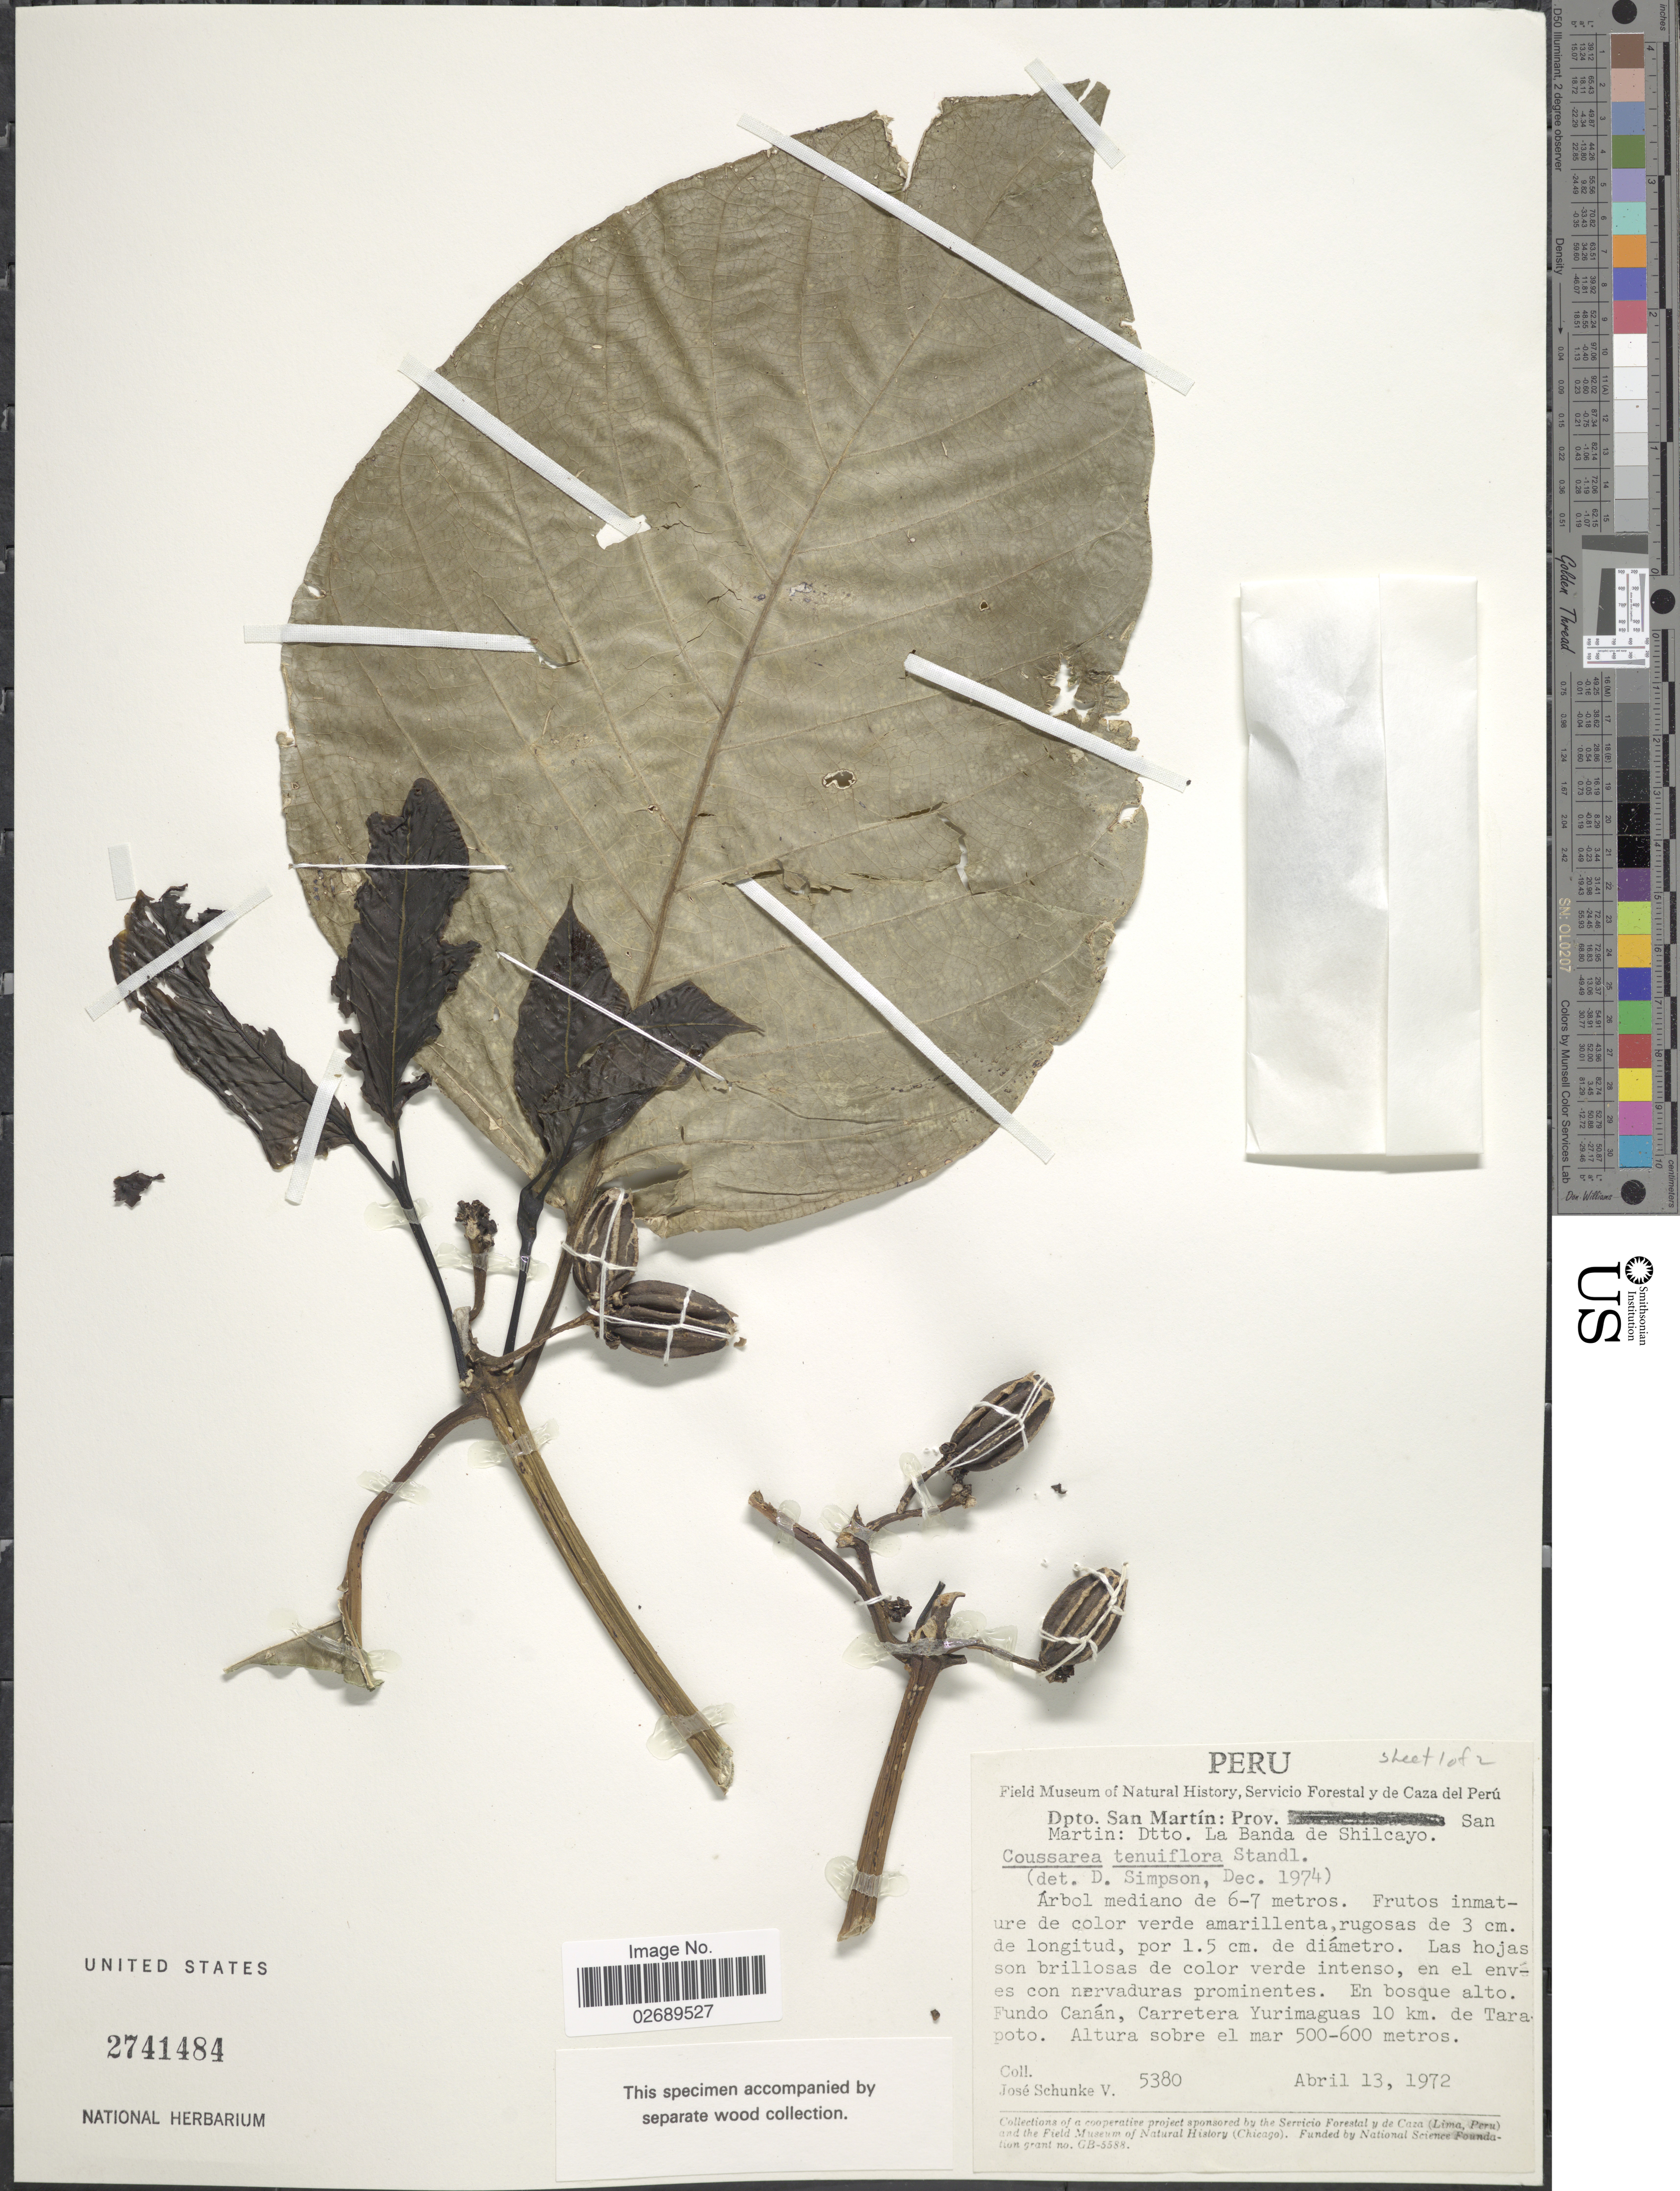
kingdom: Plantae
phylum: Tracheophyta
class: Magnoliopsida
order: Gentianales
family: Rubiaceae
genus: Coussarea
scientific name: Coussarea tenuiflora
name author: Standl.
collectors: J. Schunke Vigo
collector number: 5380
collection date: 1972-04-13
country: Peru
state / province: San Martín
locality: Dpto. San Martin: Dtto. La Banda de Shilcayo. Fundo Canán, Carretera Yurimaguas 10 km. de Tarapoto.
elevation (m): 500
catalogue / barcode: US 2741484